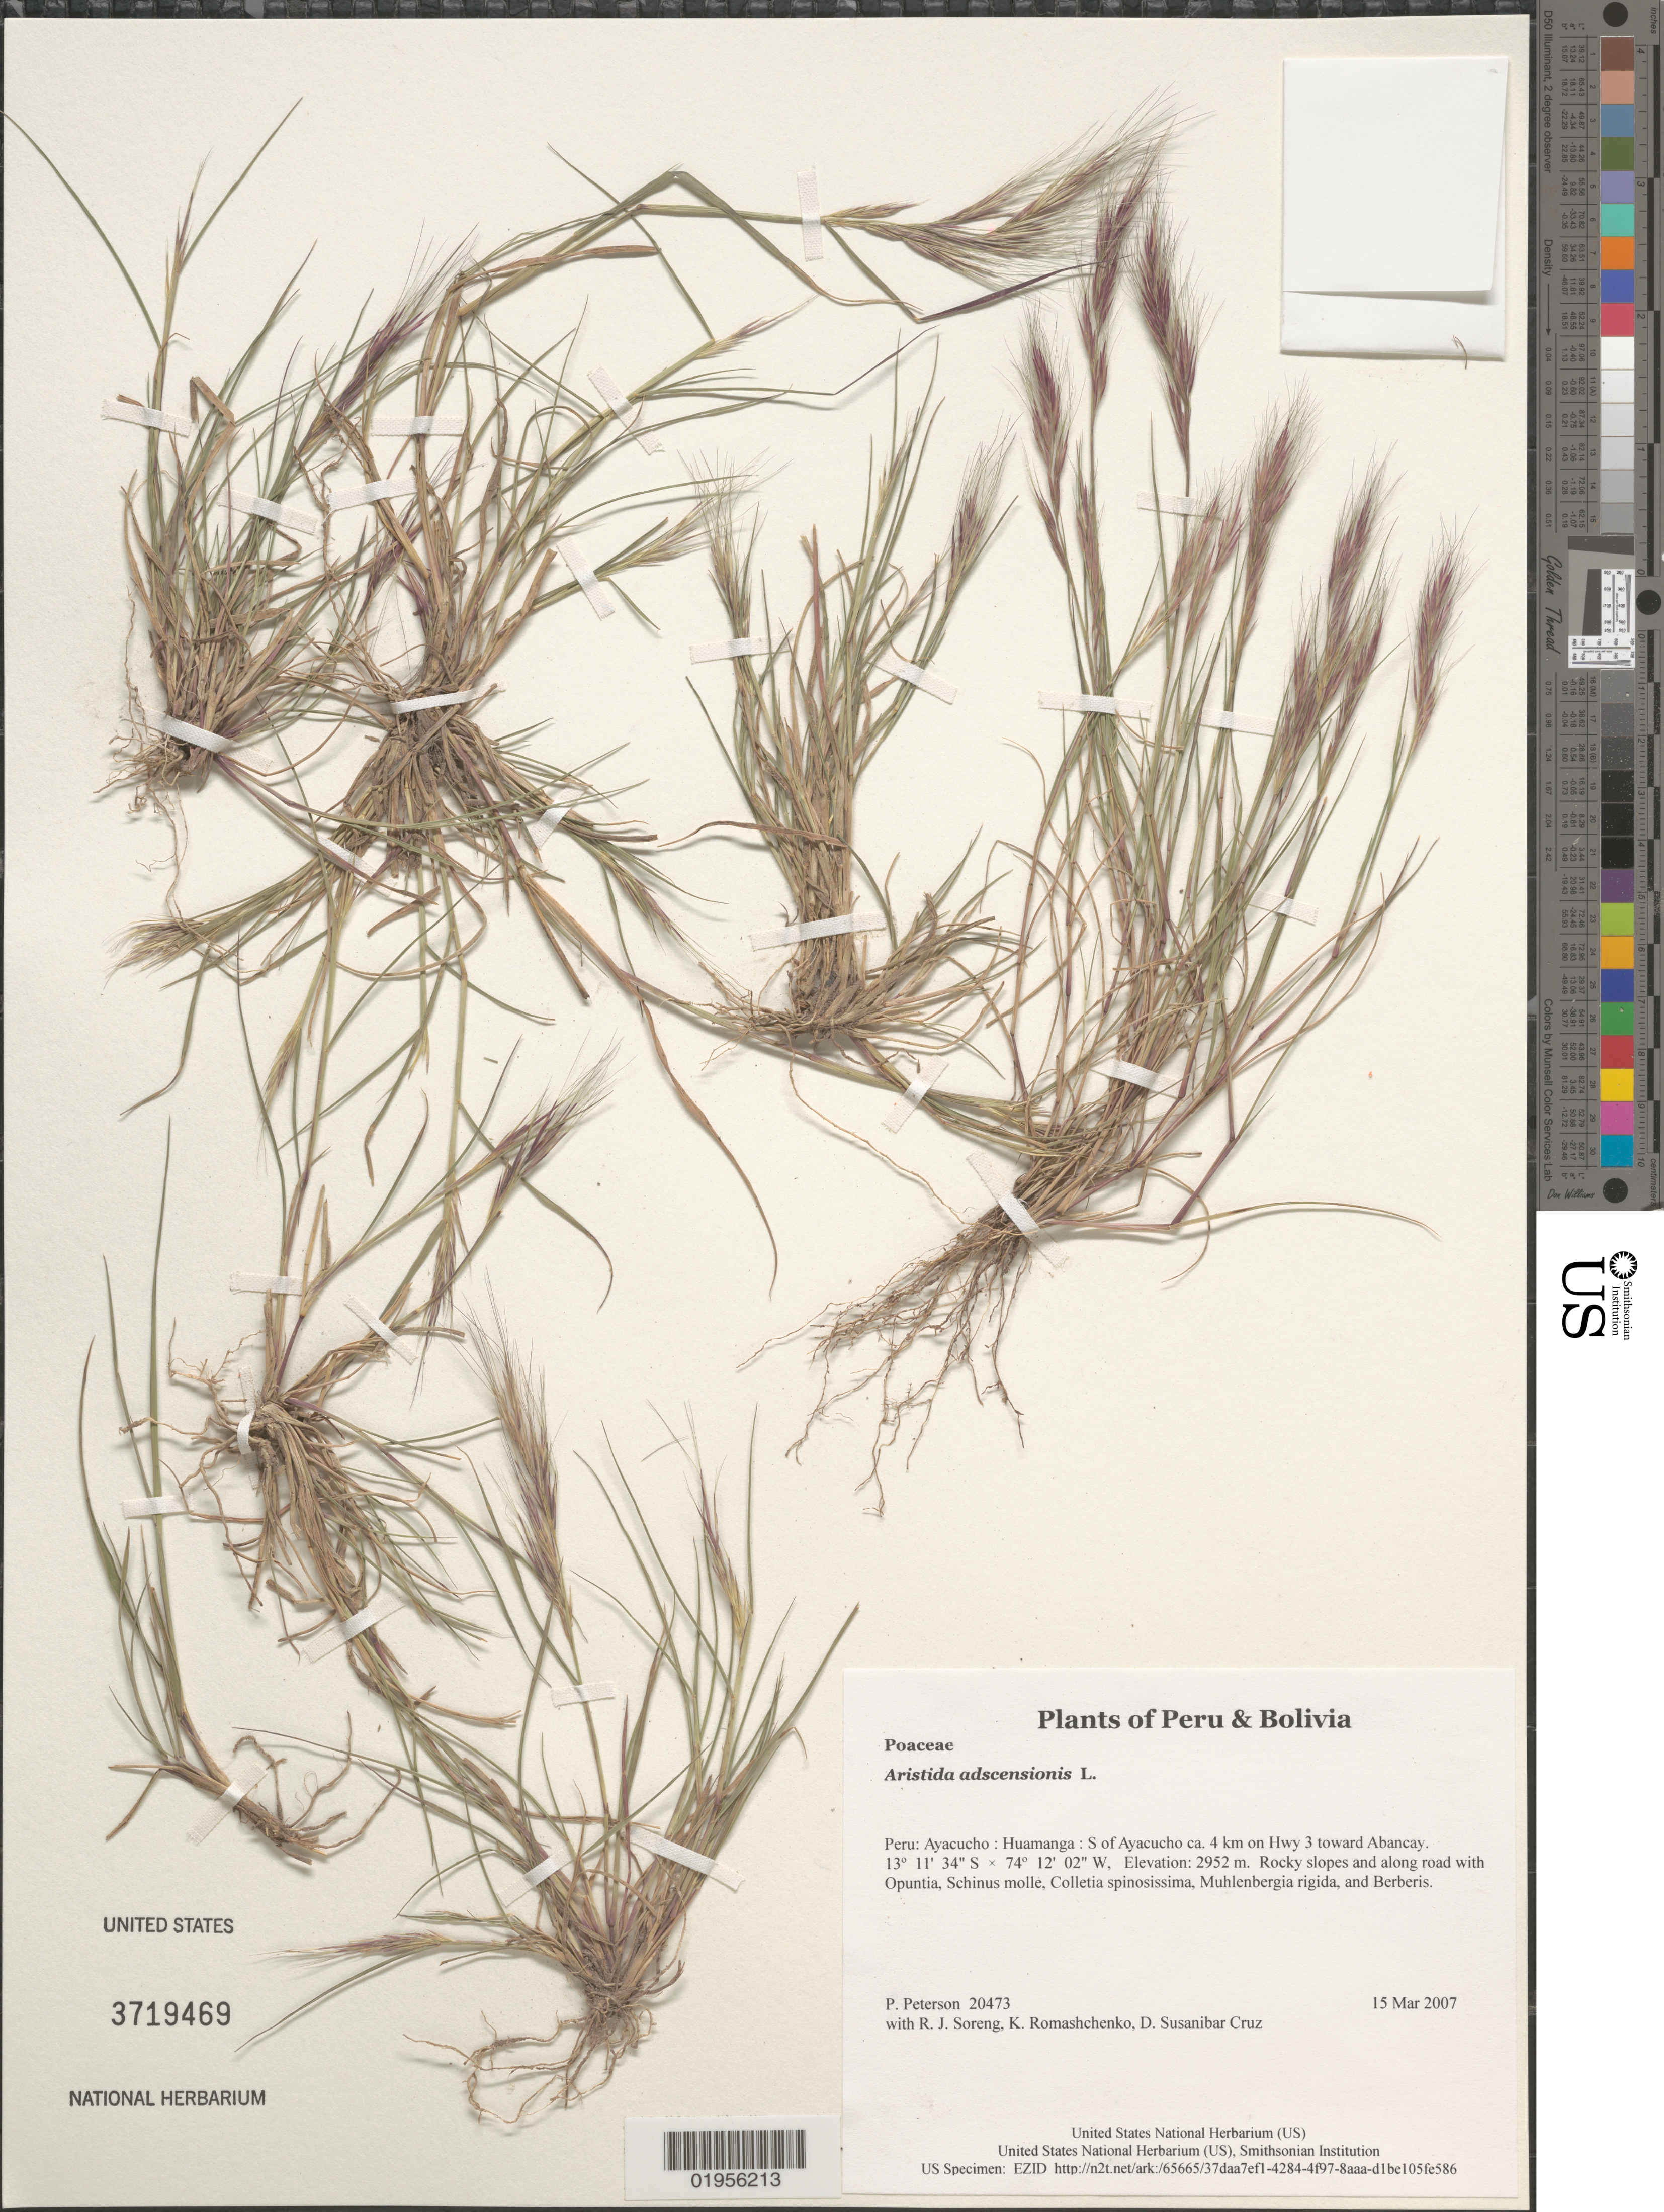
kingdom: Plantae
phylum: Tracheophyta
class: Liliopsida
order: Poales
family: Poaceae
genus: Aristida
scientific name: Aristida adscensionis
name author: L.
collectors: P. M. Peterson, R. J. Soreng, K. Romashchenko & D. Susanibar Cruz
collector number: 20473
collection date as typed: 15 Mar 2007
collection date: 2007-03-15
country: Peru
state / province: Ayacucho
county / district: Huamanga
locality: S of Ayacucho ca. 4 km on Hwy 3 toward Abancay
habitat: Rocky slopes and along road with Opuntia, Schinus molle, Colletia spinosissima, Muhlenbergia rigida, and Berberis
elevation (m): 2952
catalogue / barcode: US 3719469